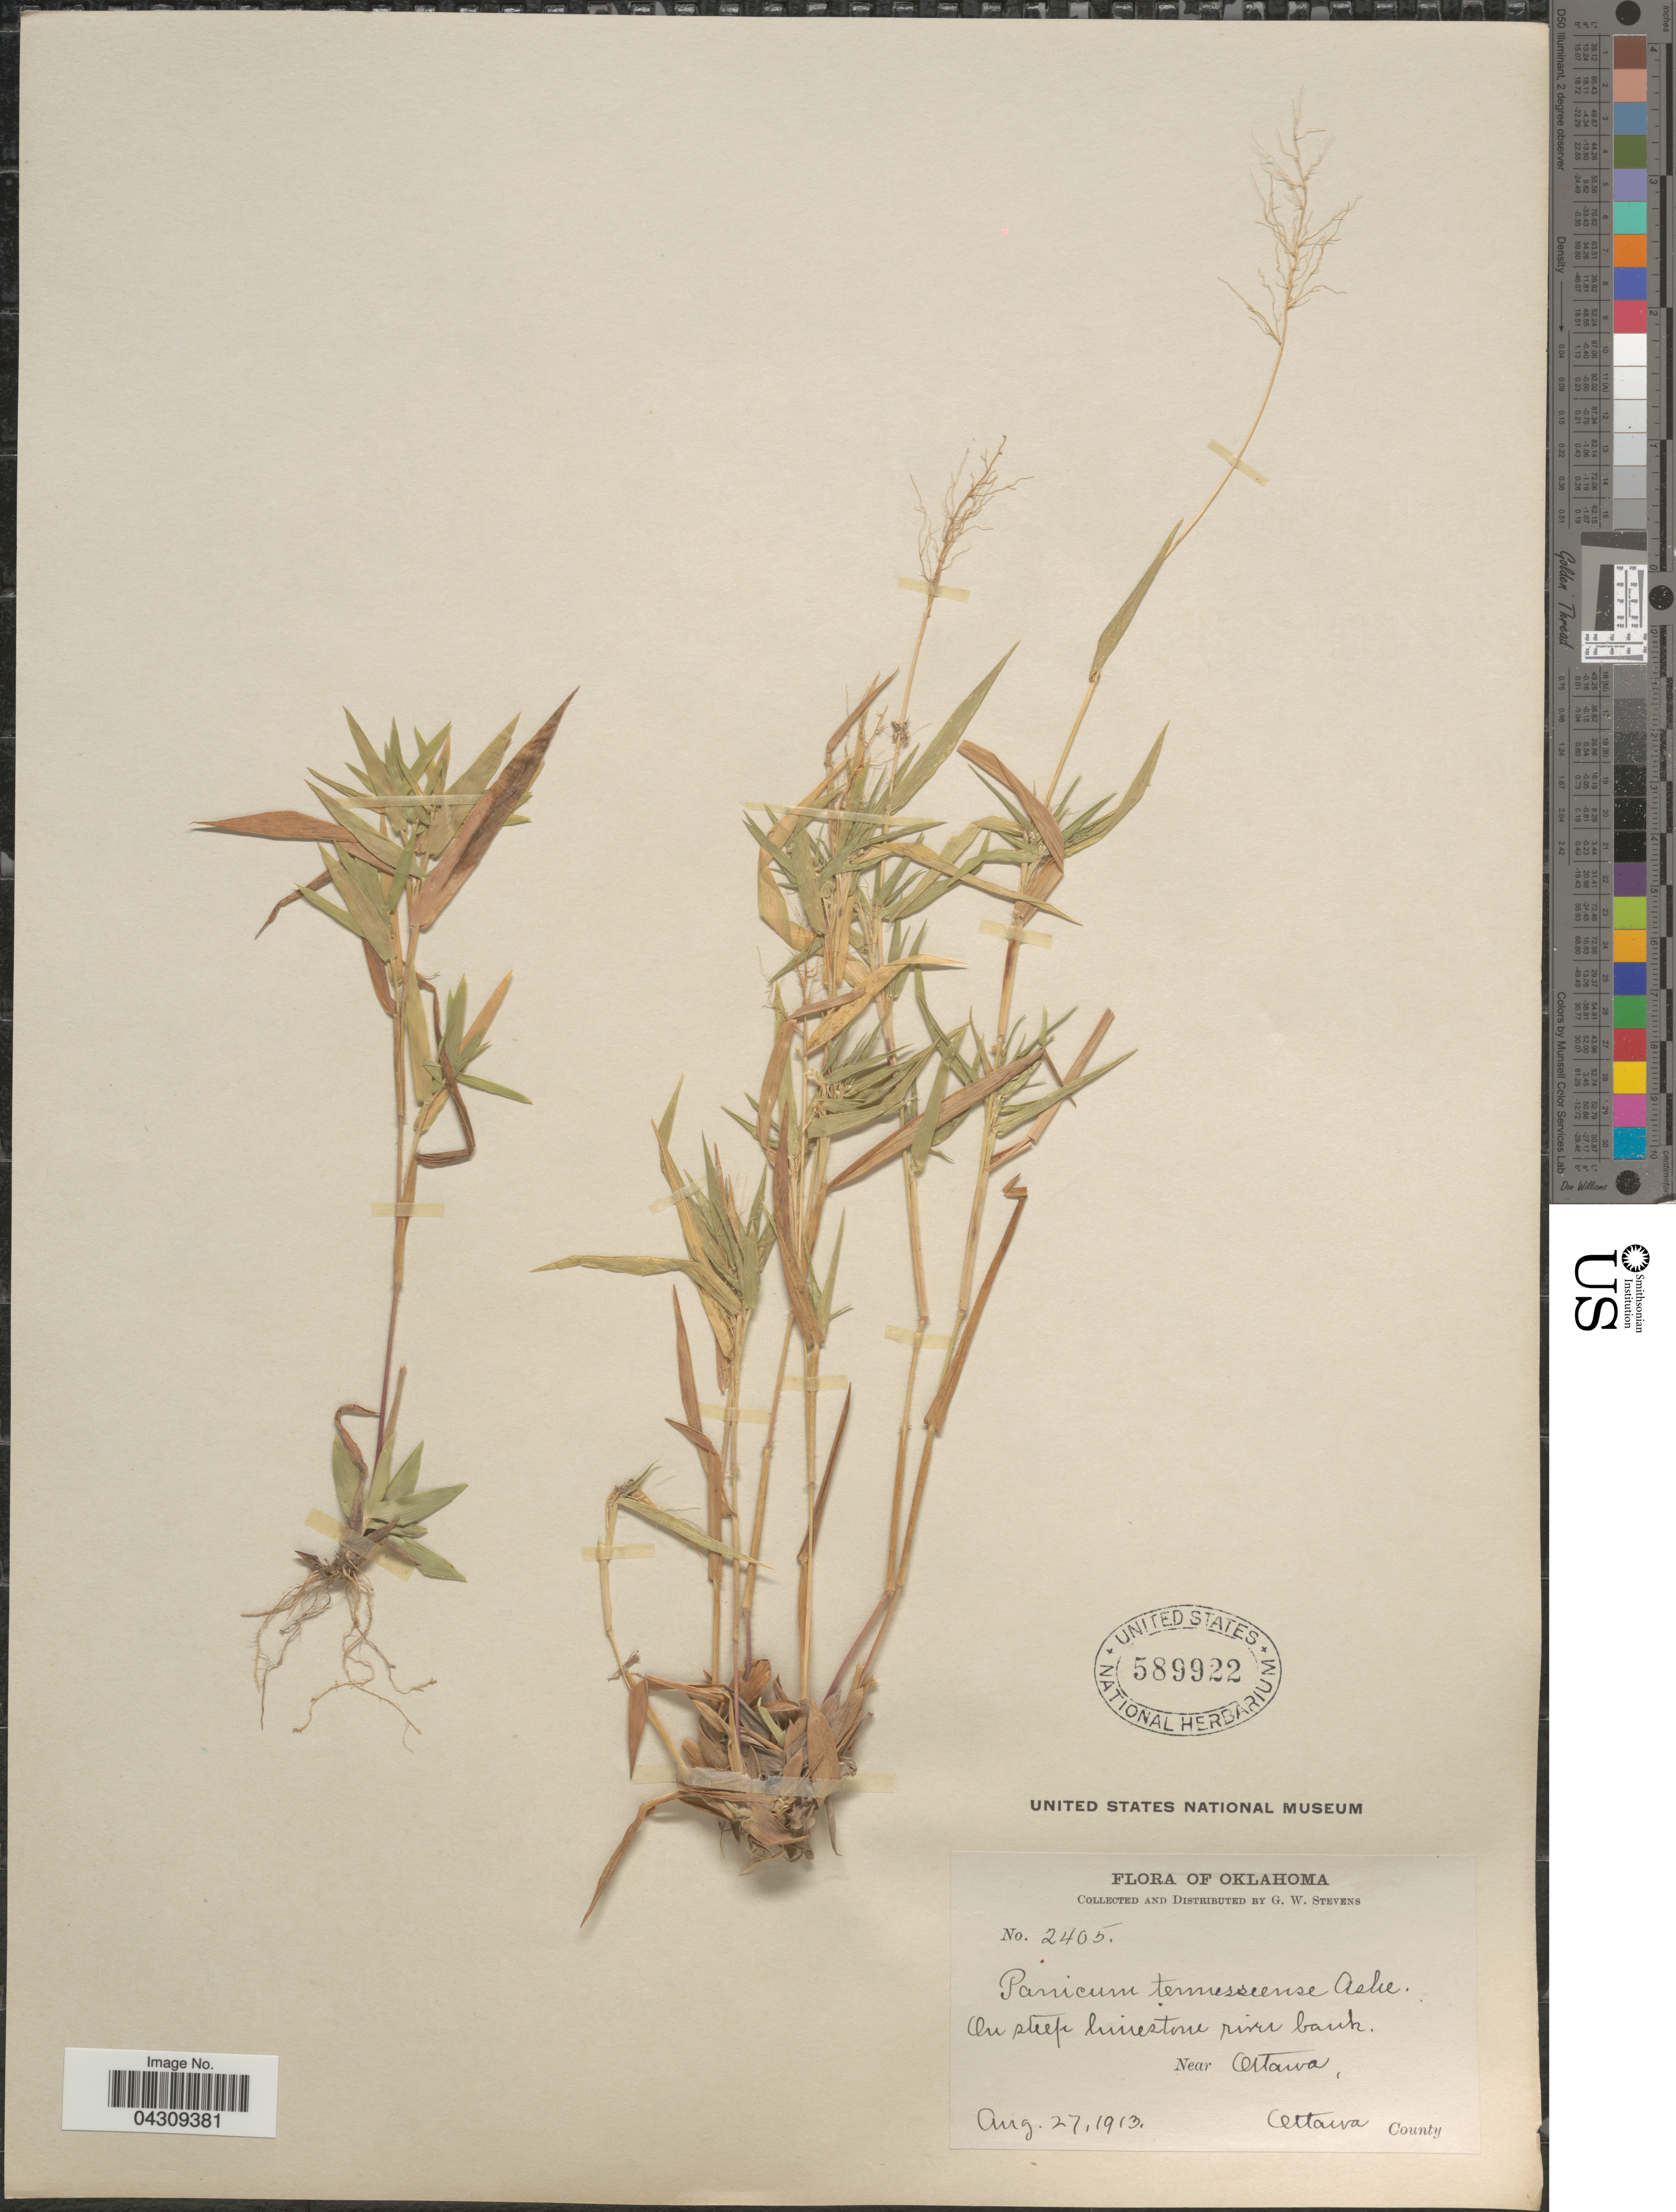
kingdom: Plantae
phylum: Tracheophyta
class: Liliopsida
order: Poales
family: Poaceae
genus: Dichanthelium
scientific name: Dichanthelium acuminatum var. acuminatum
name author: (Sw.) Gould & C.A. Clark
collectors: G. W. Stevens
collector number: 2405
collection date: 1913-08-27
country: United States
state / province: Oklahoma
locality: On steep limestone river bank. Near Ottawa, Ottawa County.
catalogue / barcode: US 589922